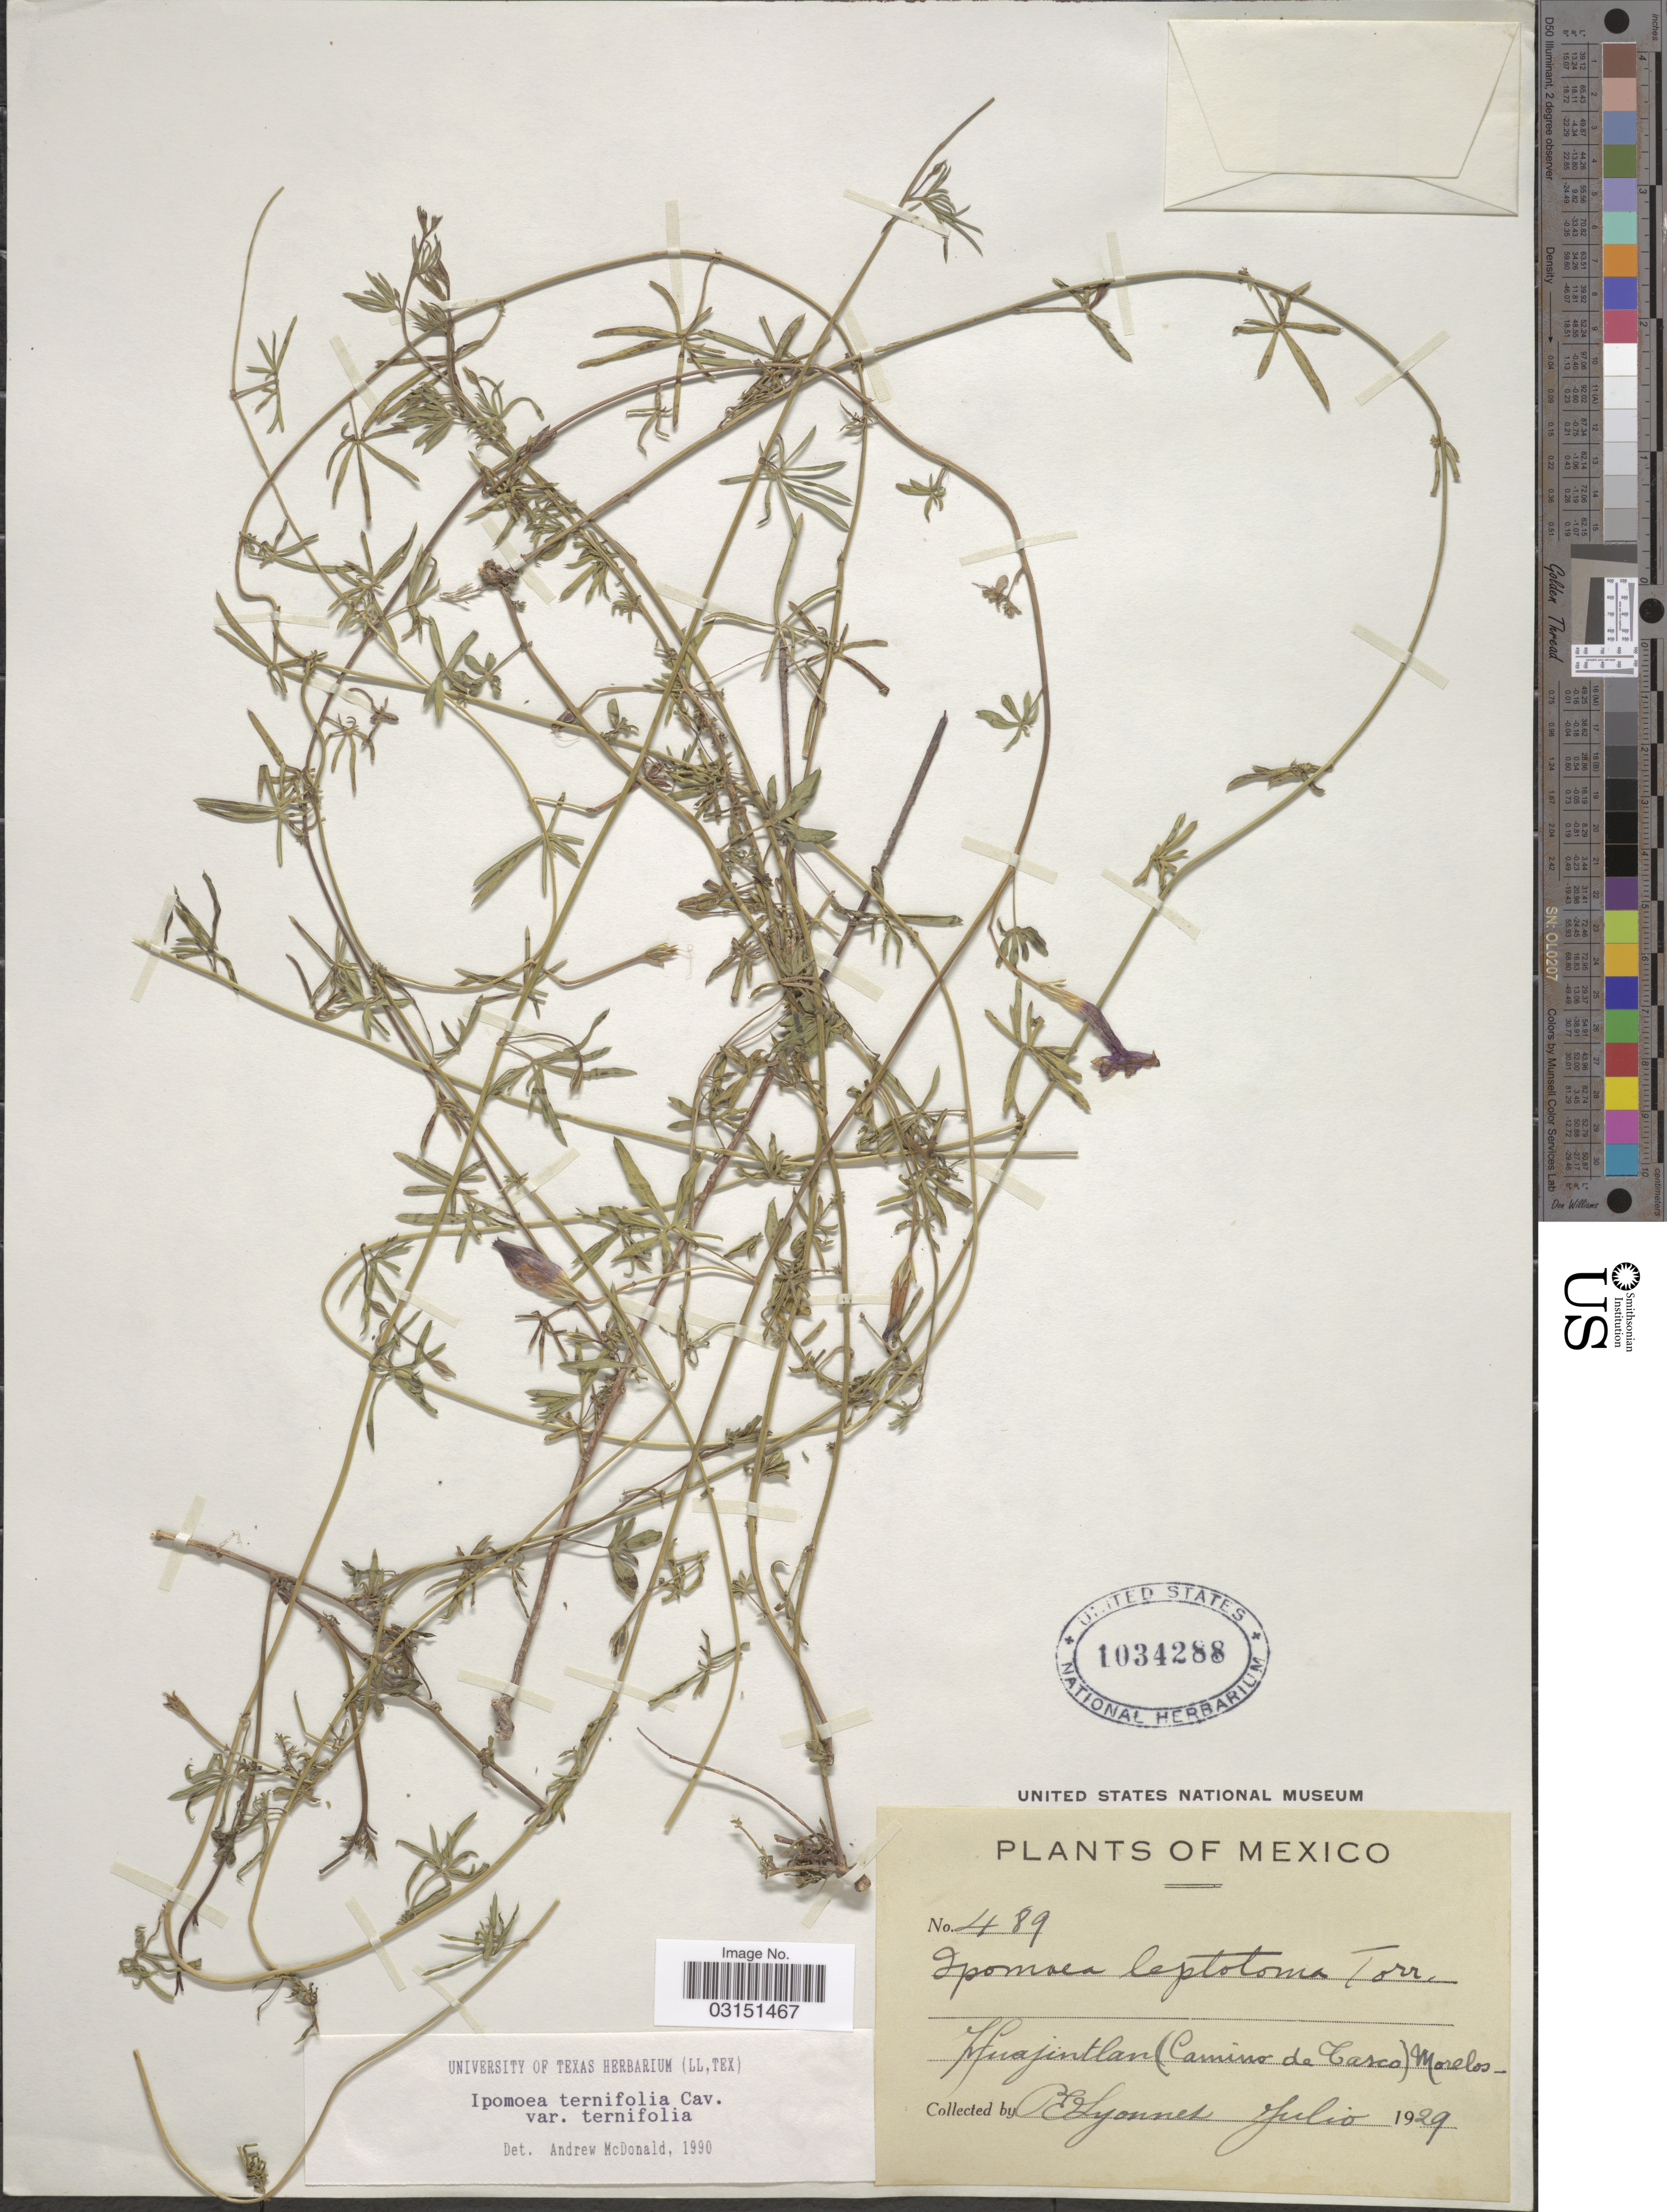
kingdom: Plantae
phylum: Tracheophyta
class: Magnoliopsida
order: Solanales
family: Convolvulaceae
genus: Ipomoea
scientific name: Ipomoea ternifolia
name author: Cav.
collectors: C. Lyonnet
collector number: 489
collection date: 1929-07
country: Mexico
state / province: Morelos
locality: Huajintlan (Camino de Casco).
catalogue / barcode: US 1034288